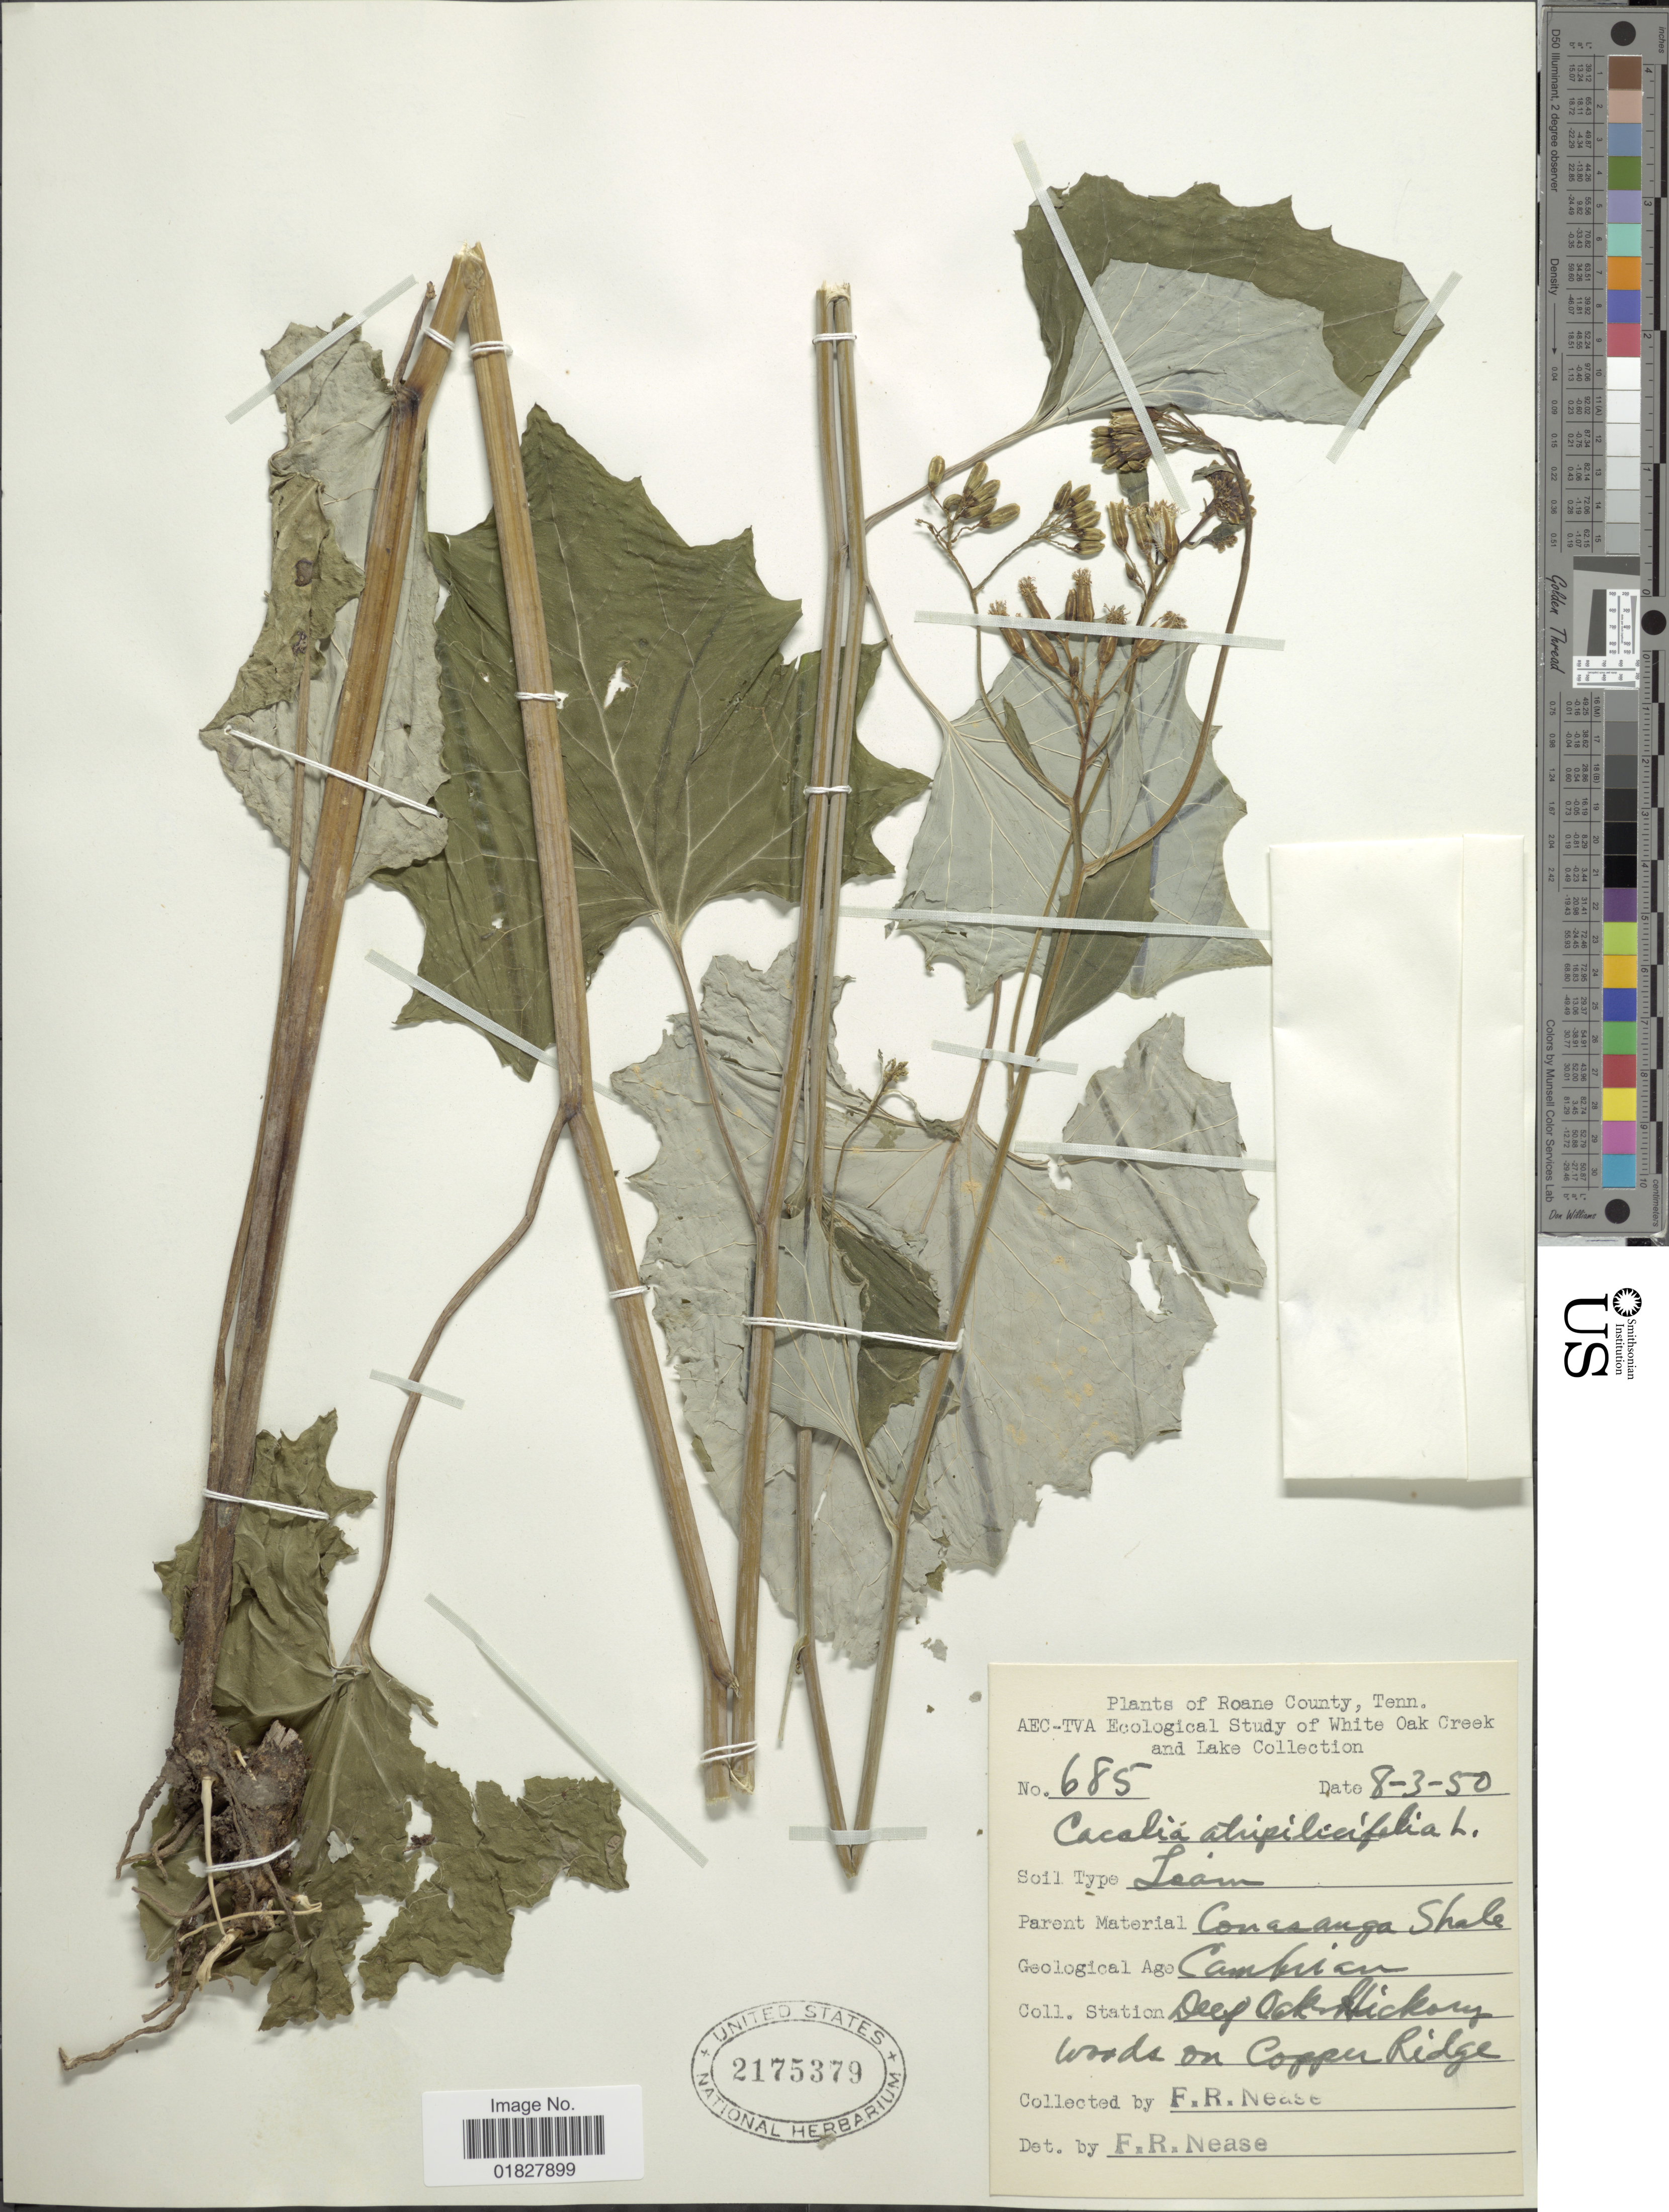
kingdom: Plantae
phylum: Tracheophyta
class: Magnoliopsida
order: Asterales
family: Asteraceae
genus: Arnoglossum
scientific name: Arnoglossum atriplicifolium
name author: (L.) H. Rob.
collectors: F. Nease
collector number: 685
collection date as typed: Transcribed d/m/y: 3/8/50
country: United States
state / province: Tennessee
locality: Roane County, Tenn.White Oak Creek and Lake, Copperr Ridge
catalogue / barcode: US 2175379